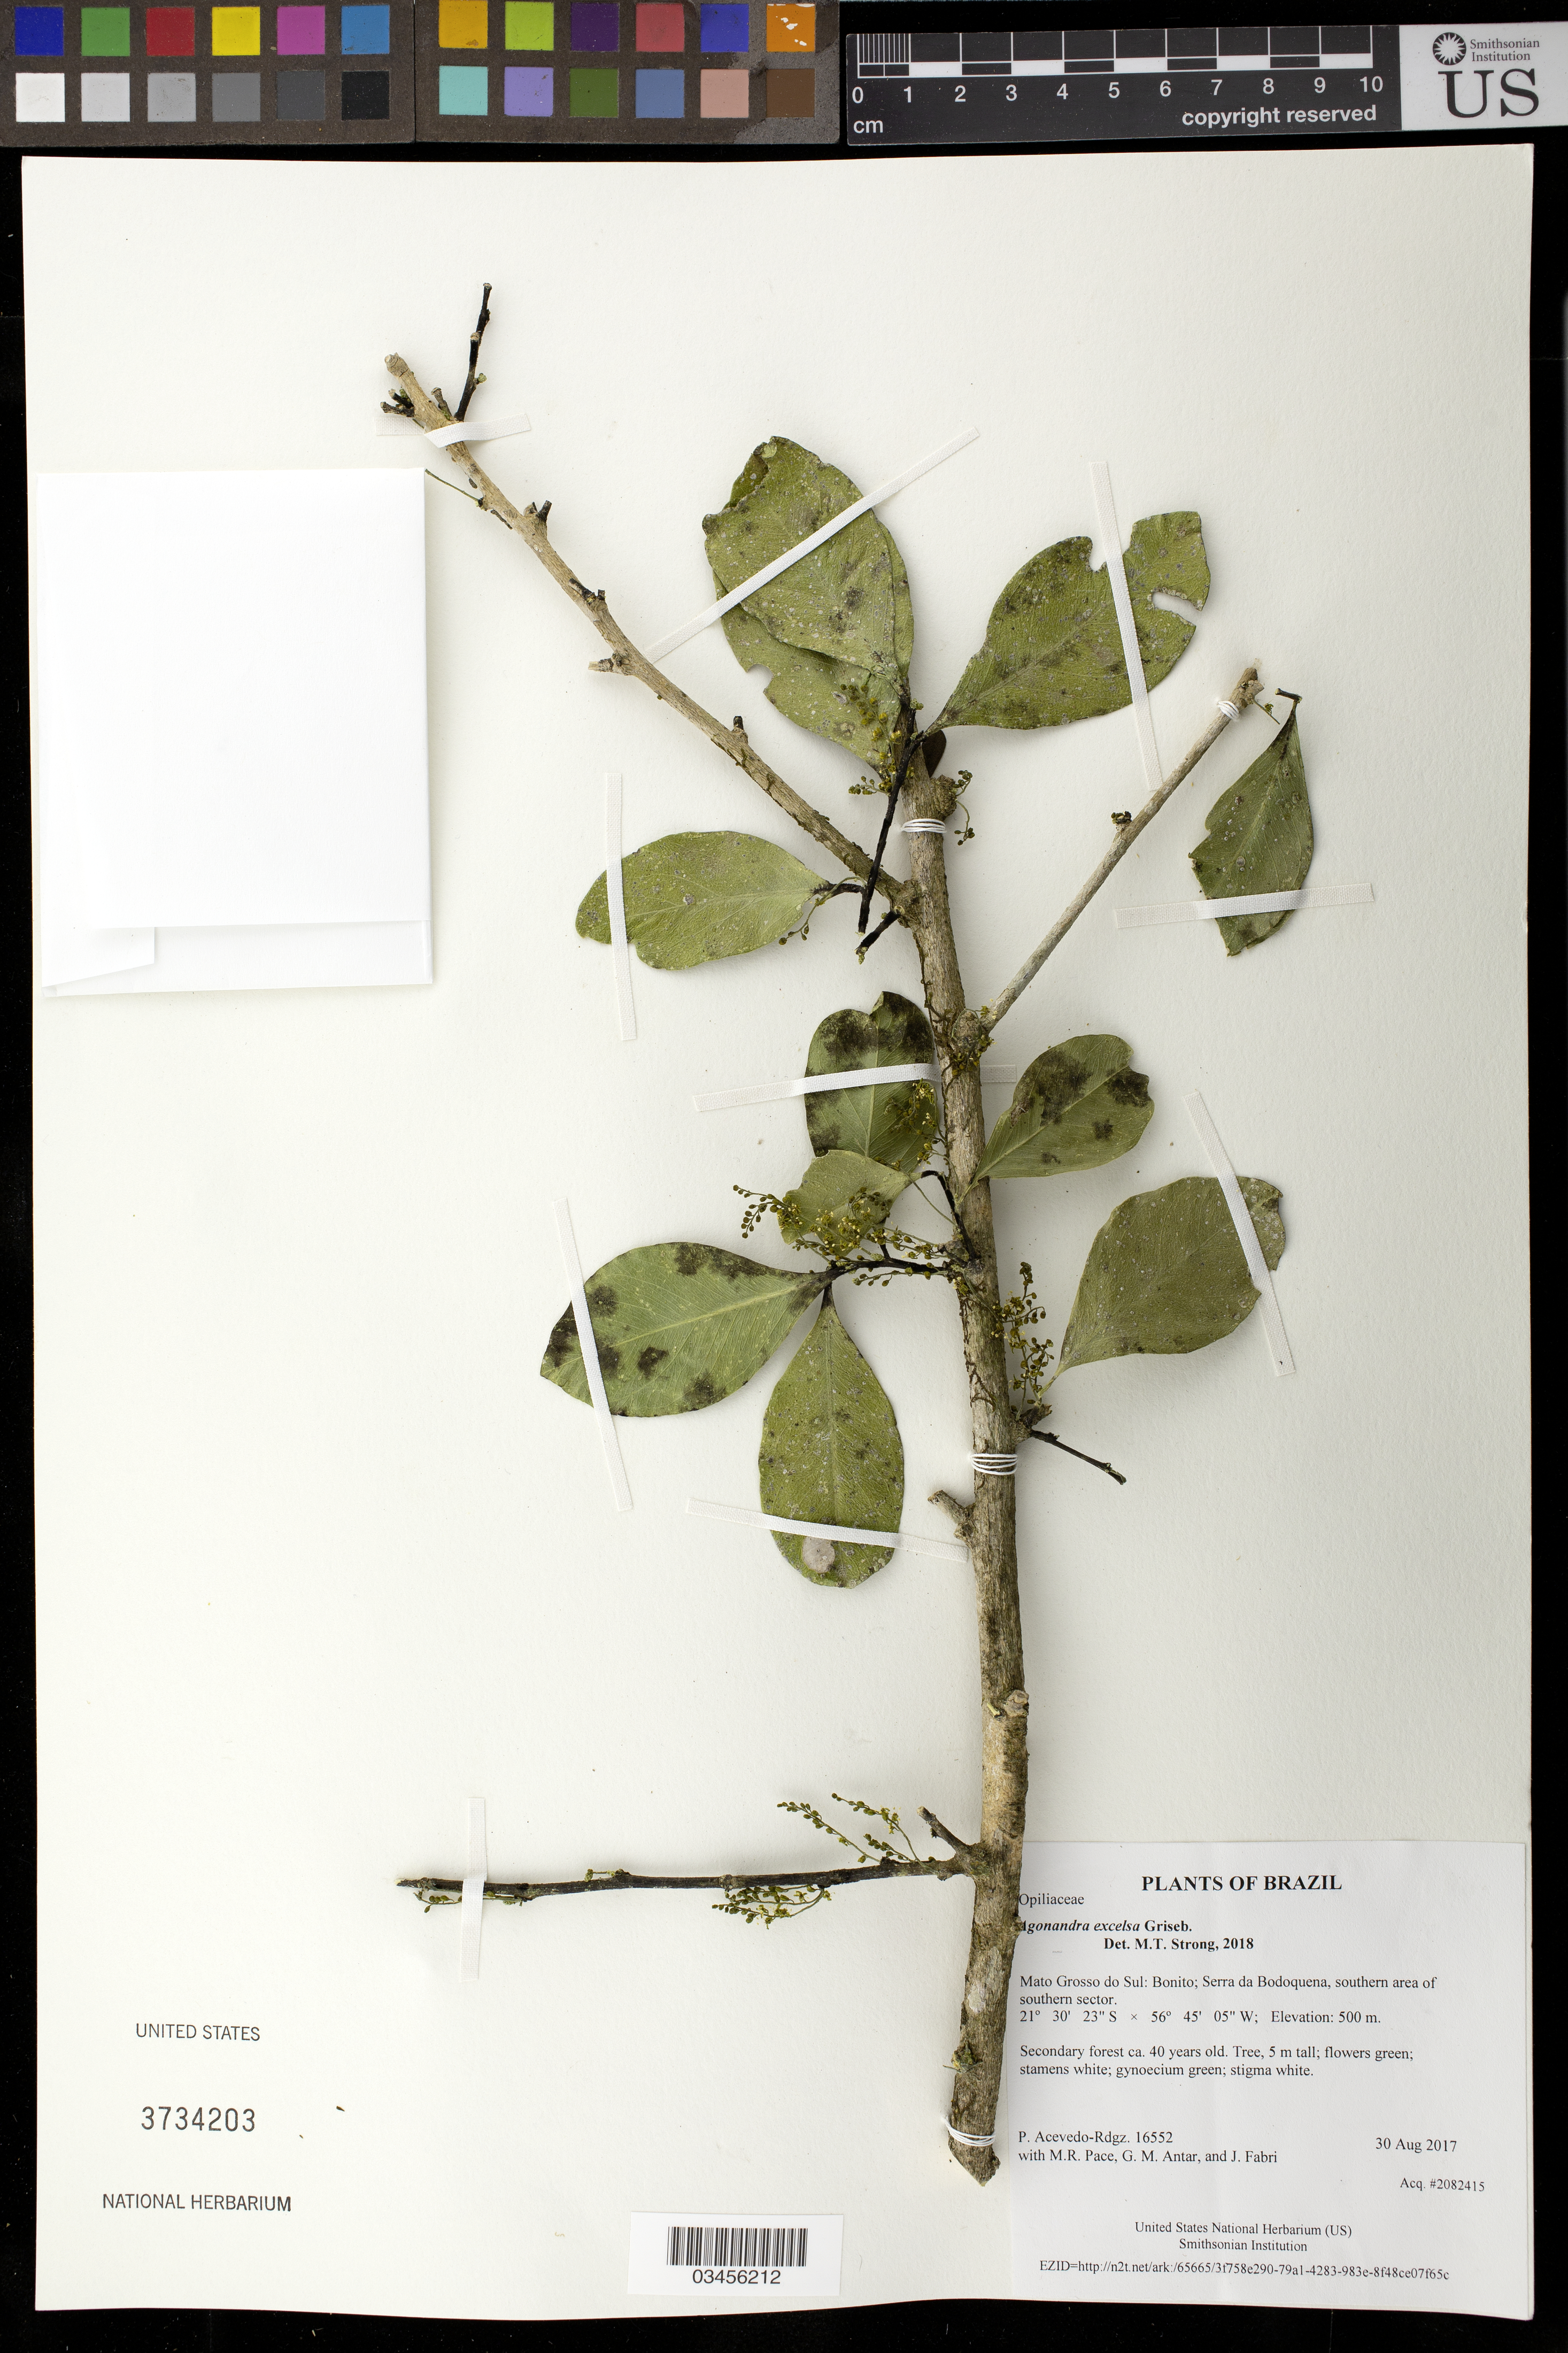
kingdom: Plantae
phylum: Tracheophyta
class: Magnoliopsida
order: Santalales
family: Opiliaceae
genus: Agonandra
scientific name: Agonandra excelsa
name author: Griseb.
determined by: Strong, Mark T., (BOT), Smithsonian Institution - National Museum of Natural History (UNITED STATES)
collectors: P. Acevedo-Rodr., M. R. Pace, G. M. Antar & J. Fabri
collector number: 16552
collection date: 2017-08-30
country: Brazil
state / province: Mato Grosso do Sul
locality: Bonito; Serra da Bodoquena, southern area of southern sector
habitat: Secondary forest ca. 40 years old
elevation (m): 500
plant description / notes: US, NY, K, MO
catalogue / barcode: US 3734203